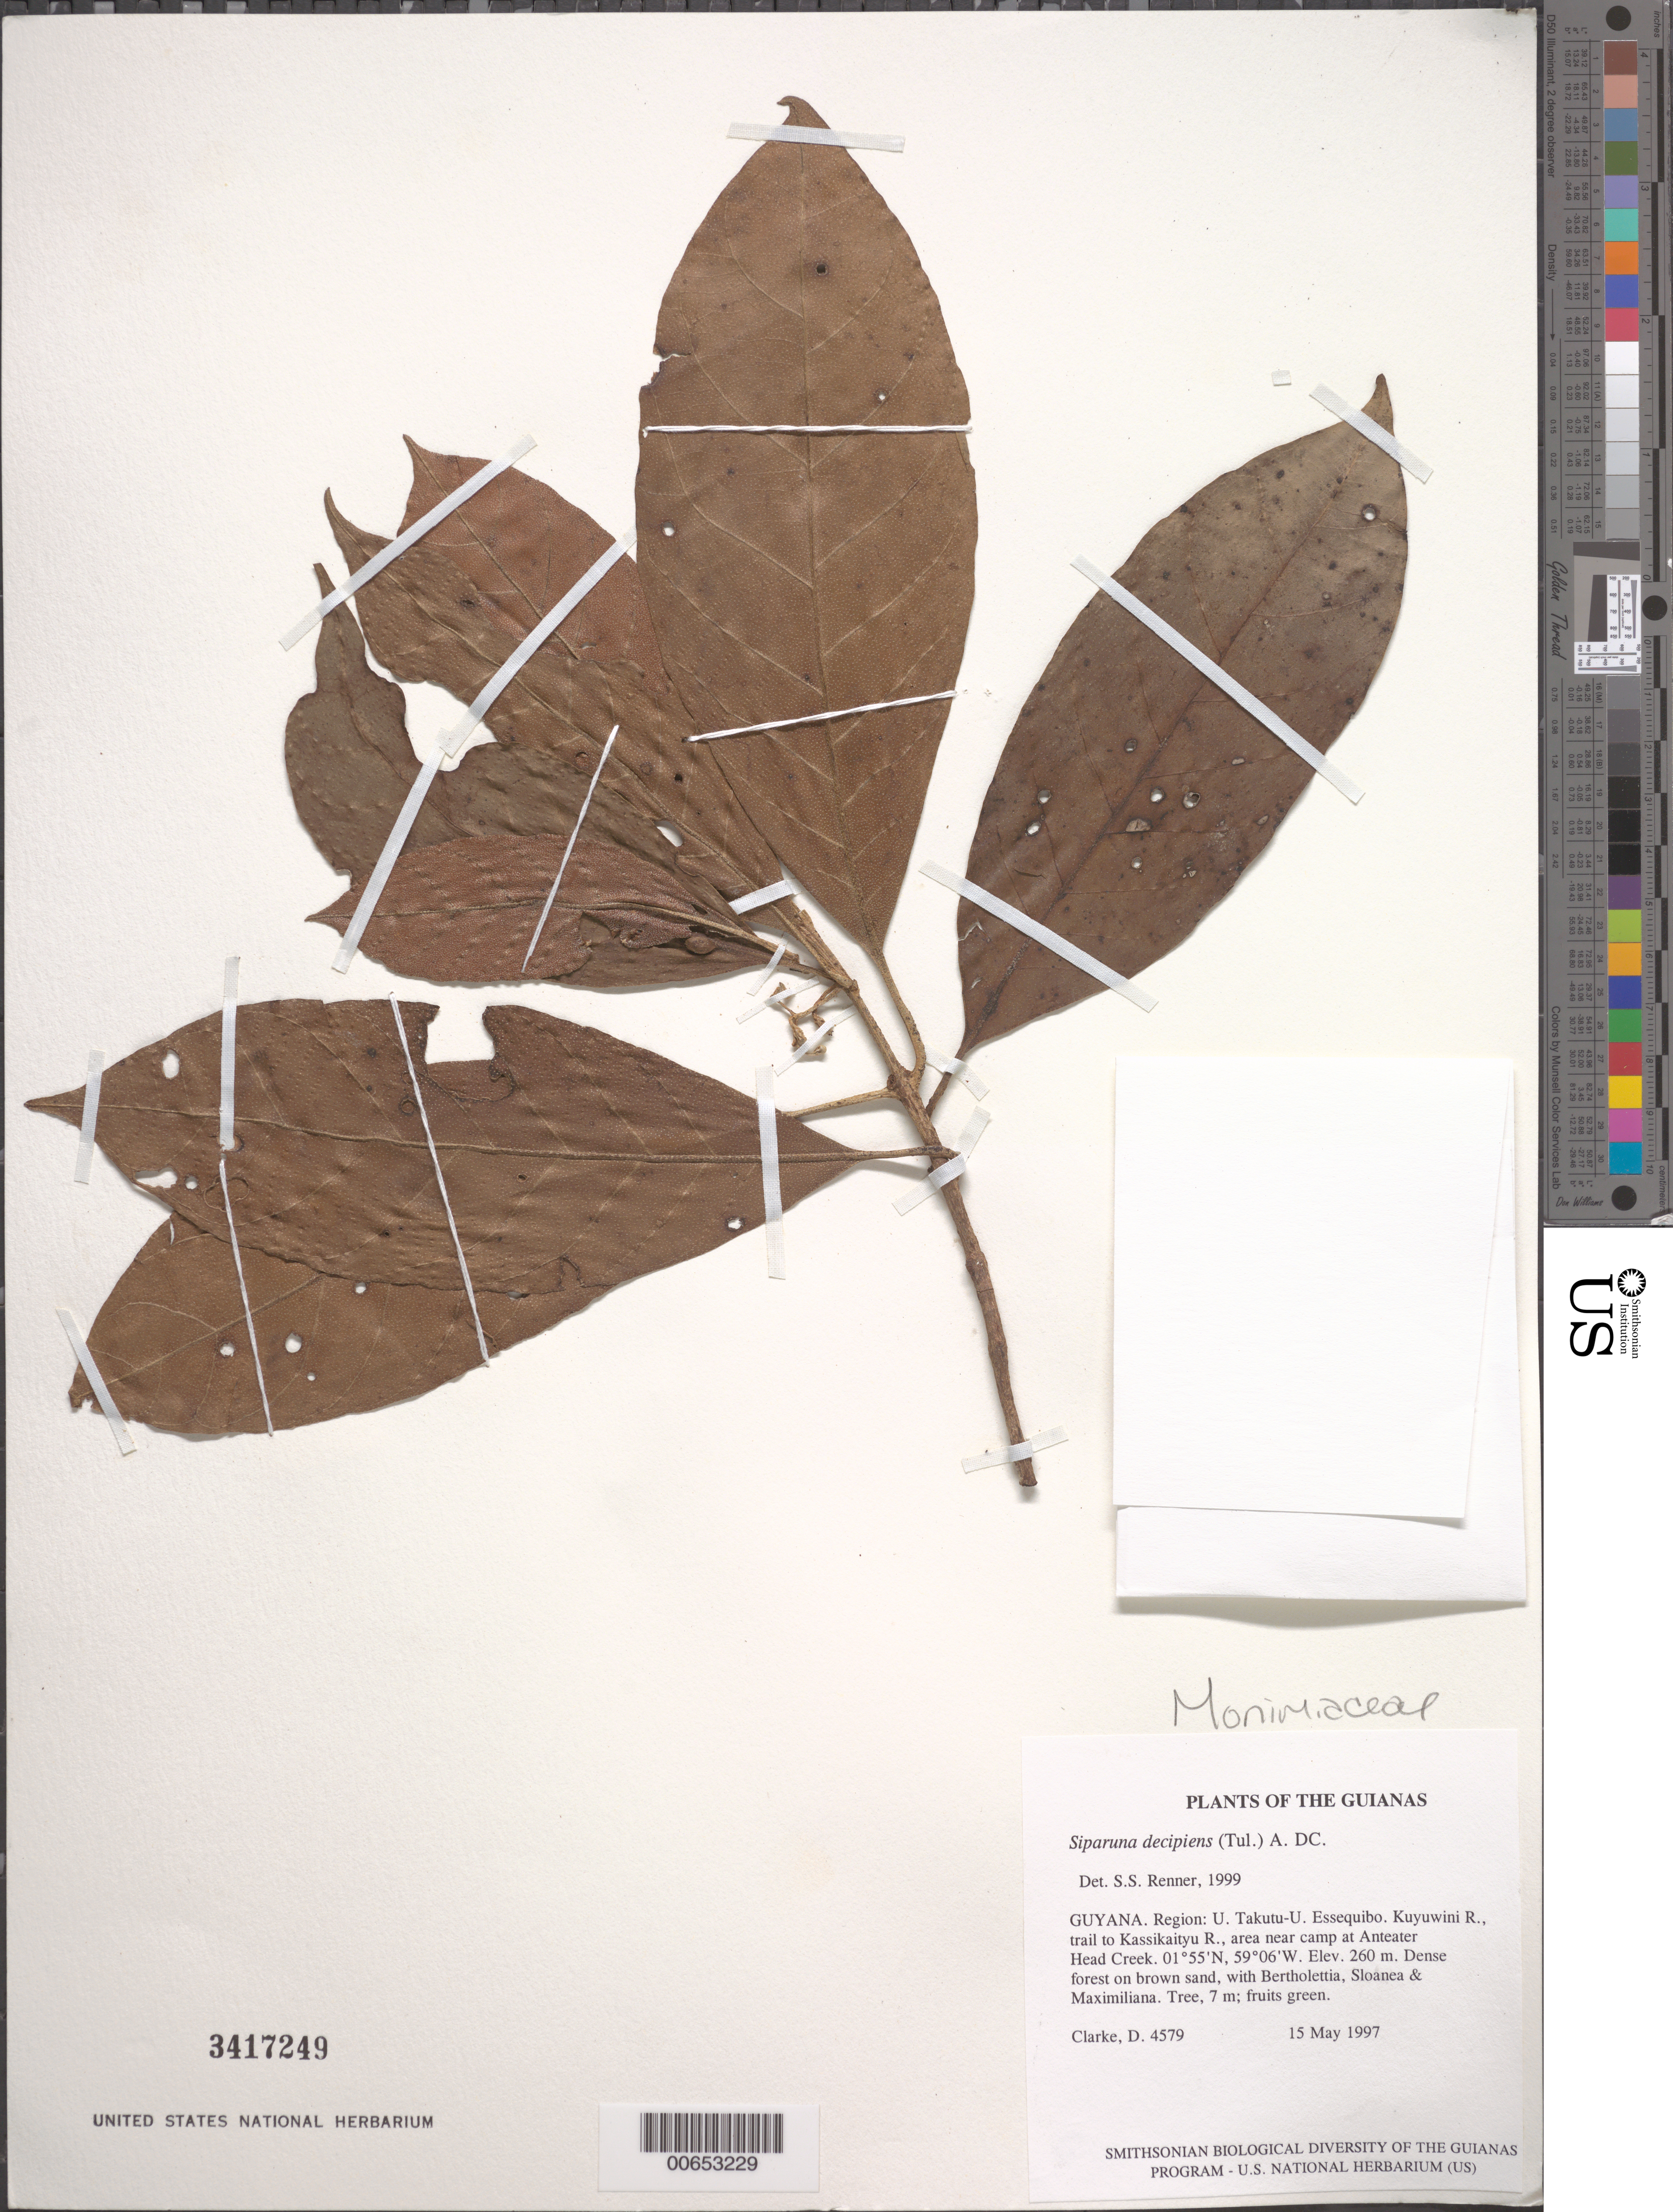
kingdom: Plantae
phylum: Tracheophyta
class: Magnoliopsida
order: Laurales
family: Siparunaceae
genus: Siparuna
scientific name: Siparuna decipiens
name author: (Tul.) A. DC.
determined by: Renner, S. S.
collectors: H. D. Clarke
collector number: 4579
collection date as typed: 15 May 1997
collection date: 1997-05-15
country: Guyana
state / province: U. Takutu-U. Essequibo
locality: Kuyuwini R., trail to Kassikaityu R., area near camp at Anteater Head Creek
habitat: Dense forest on brown sand, with Bertholettia, Sloanea & Maximiliana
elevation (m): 260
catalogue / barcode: US 3417249